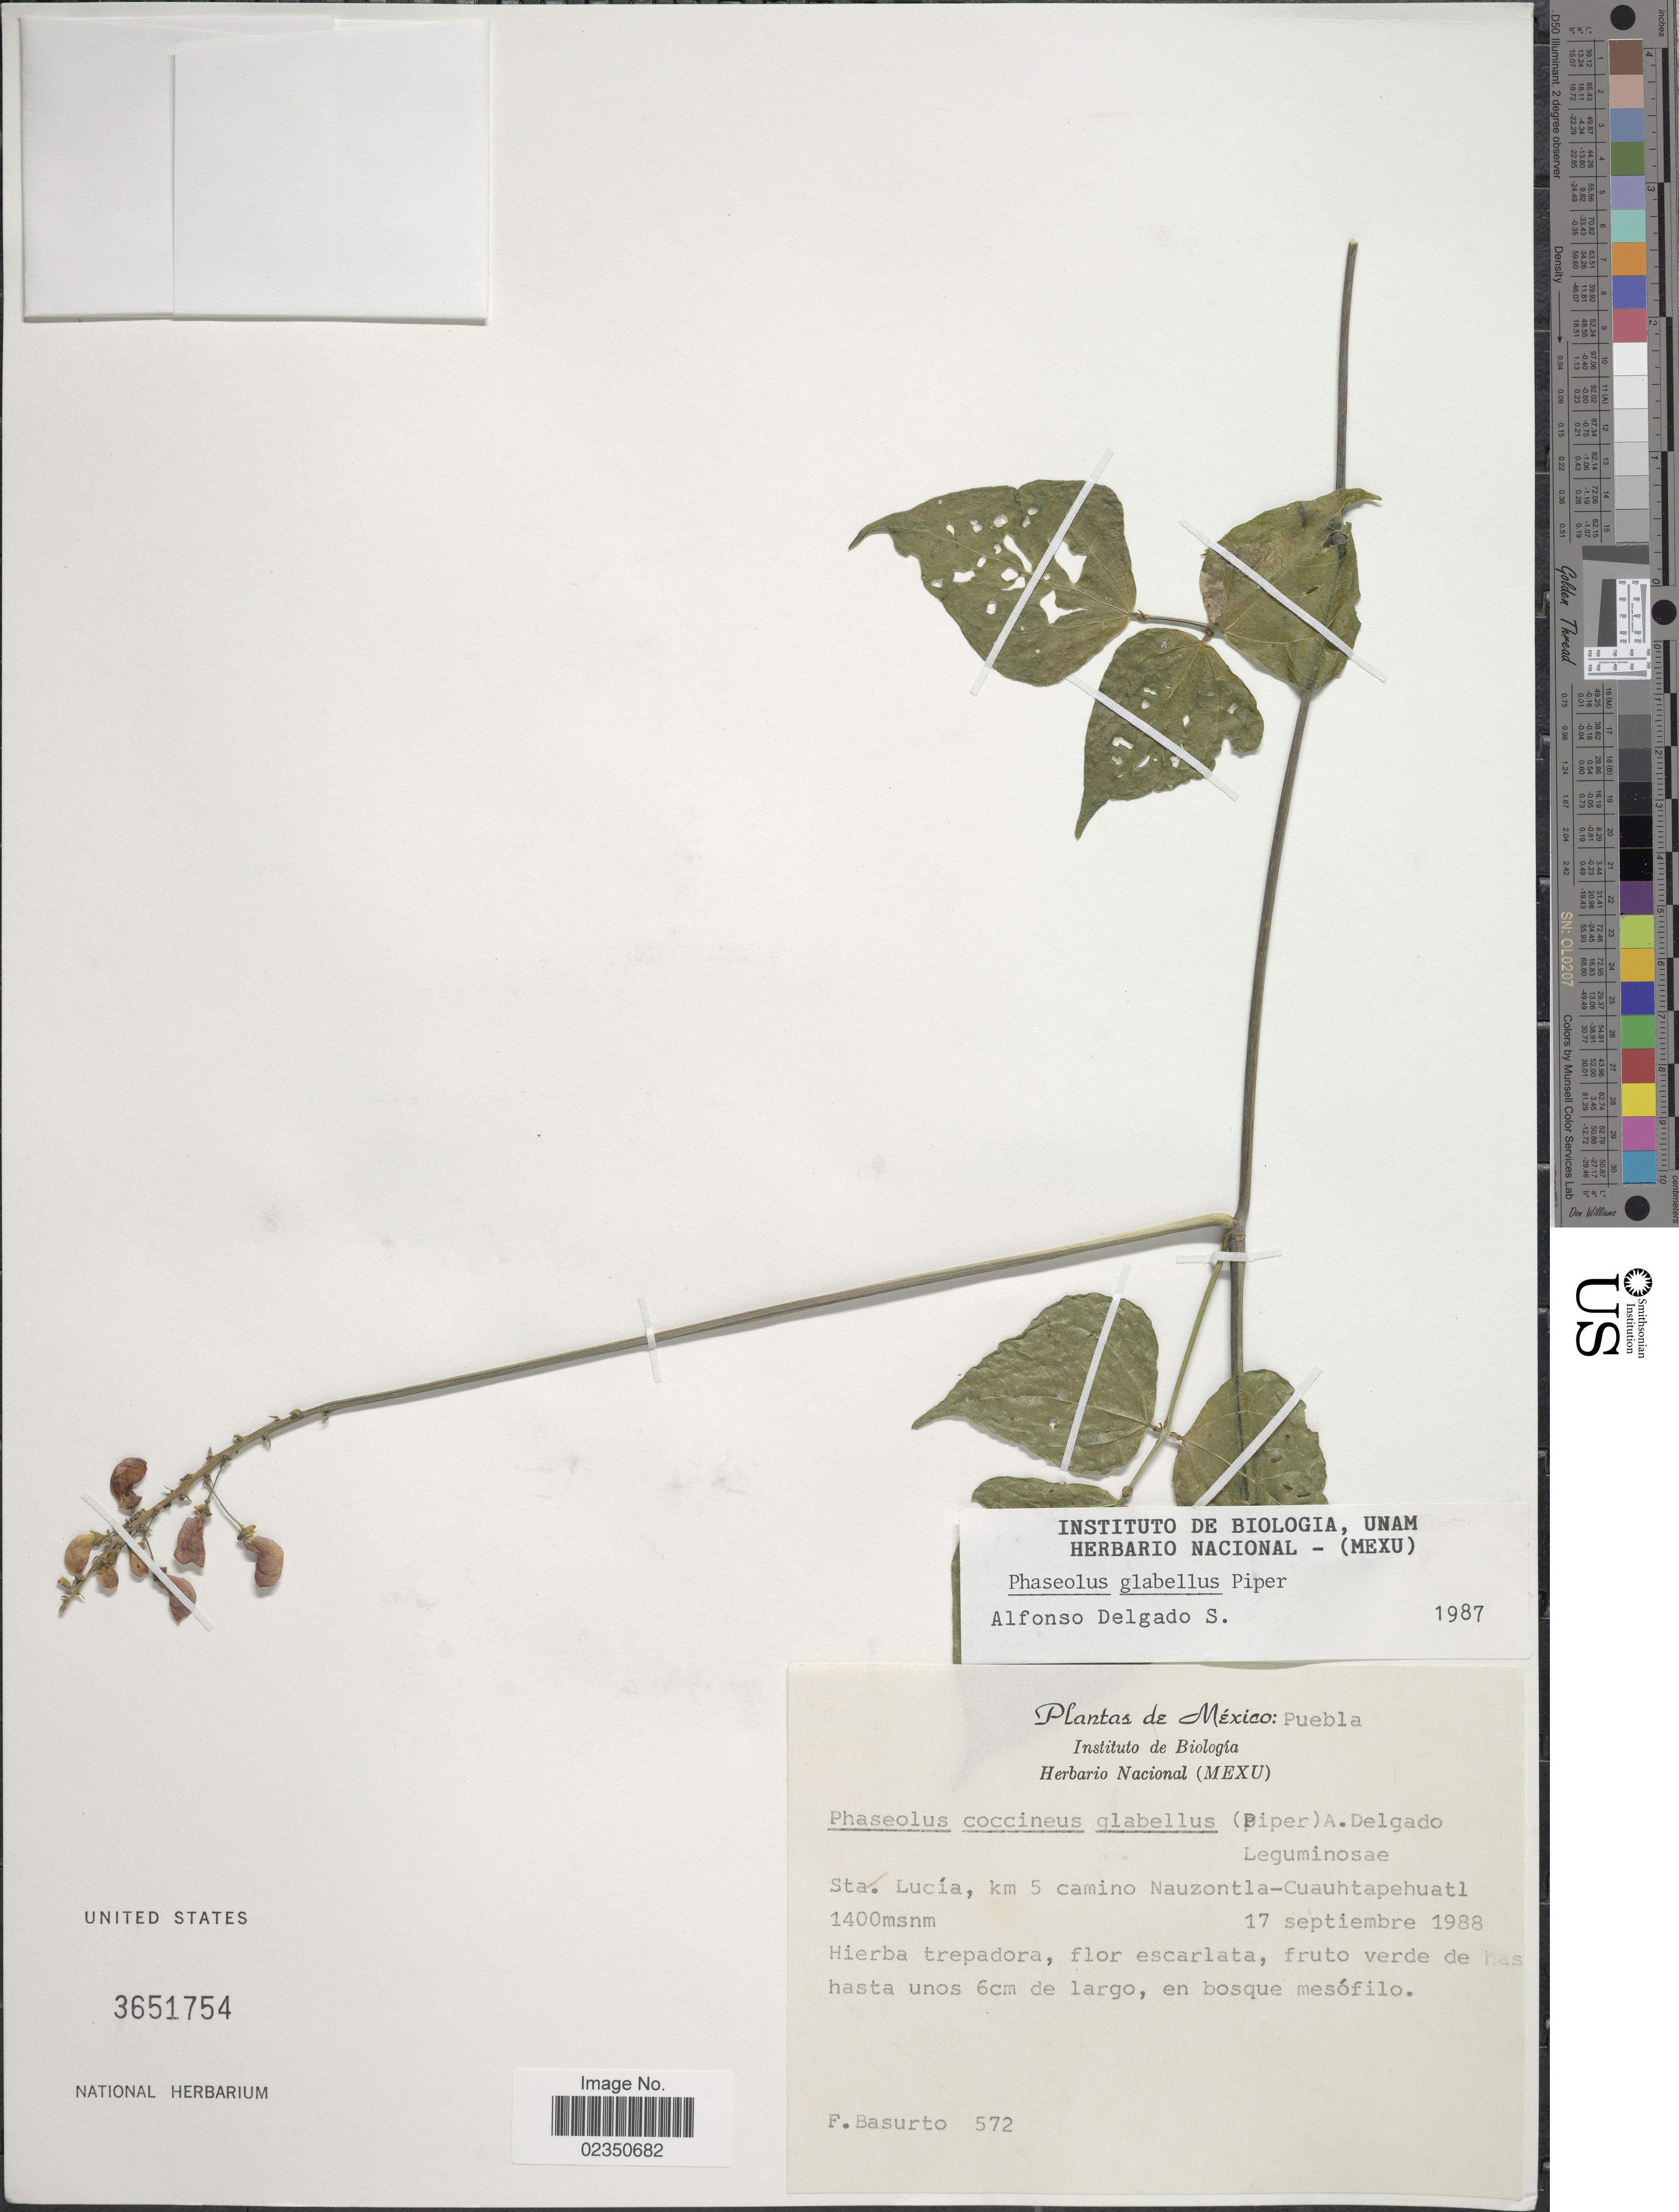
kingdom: Plantae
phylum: Tracheophyta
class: Magnoliopsida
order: Fabales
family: Fabaceae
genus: Phaseolus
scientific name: Phaseolus glabellus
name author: Piper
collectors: F. Basurto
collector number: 572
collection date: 1988-09-17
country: Mexico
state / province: Puebla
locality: Sta. Lucia, km 5 camino Nauzontla-Cuahtapehatl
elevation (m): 1400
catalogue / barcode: US 3651754